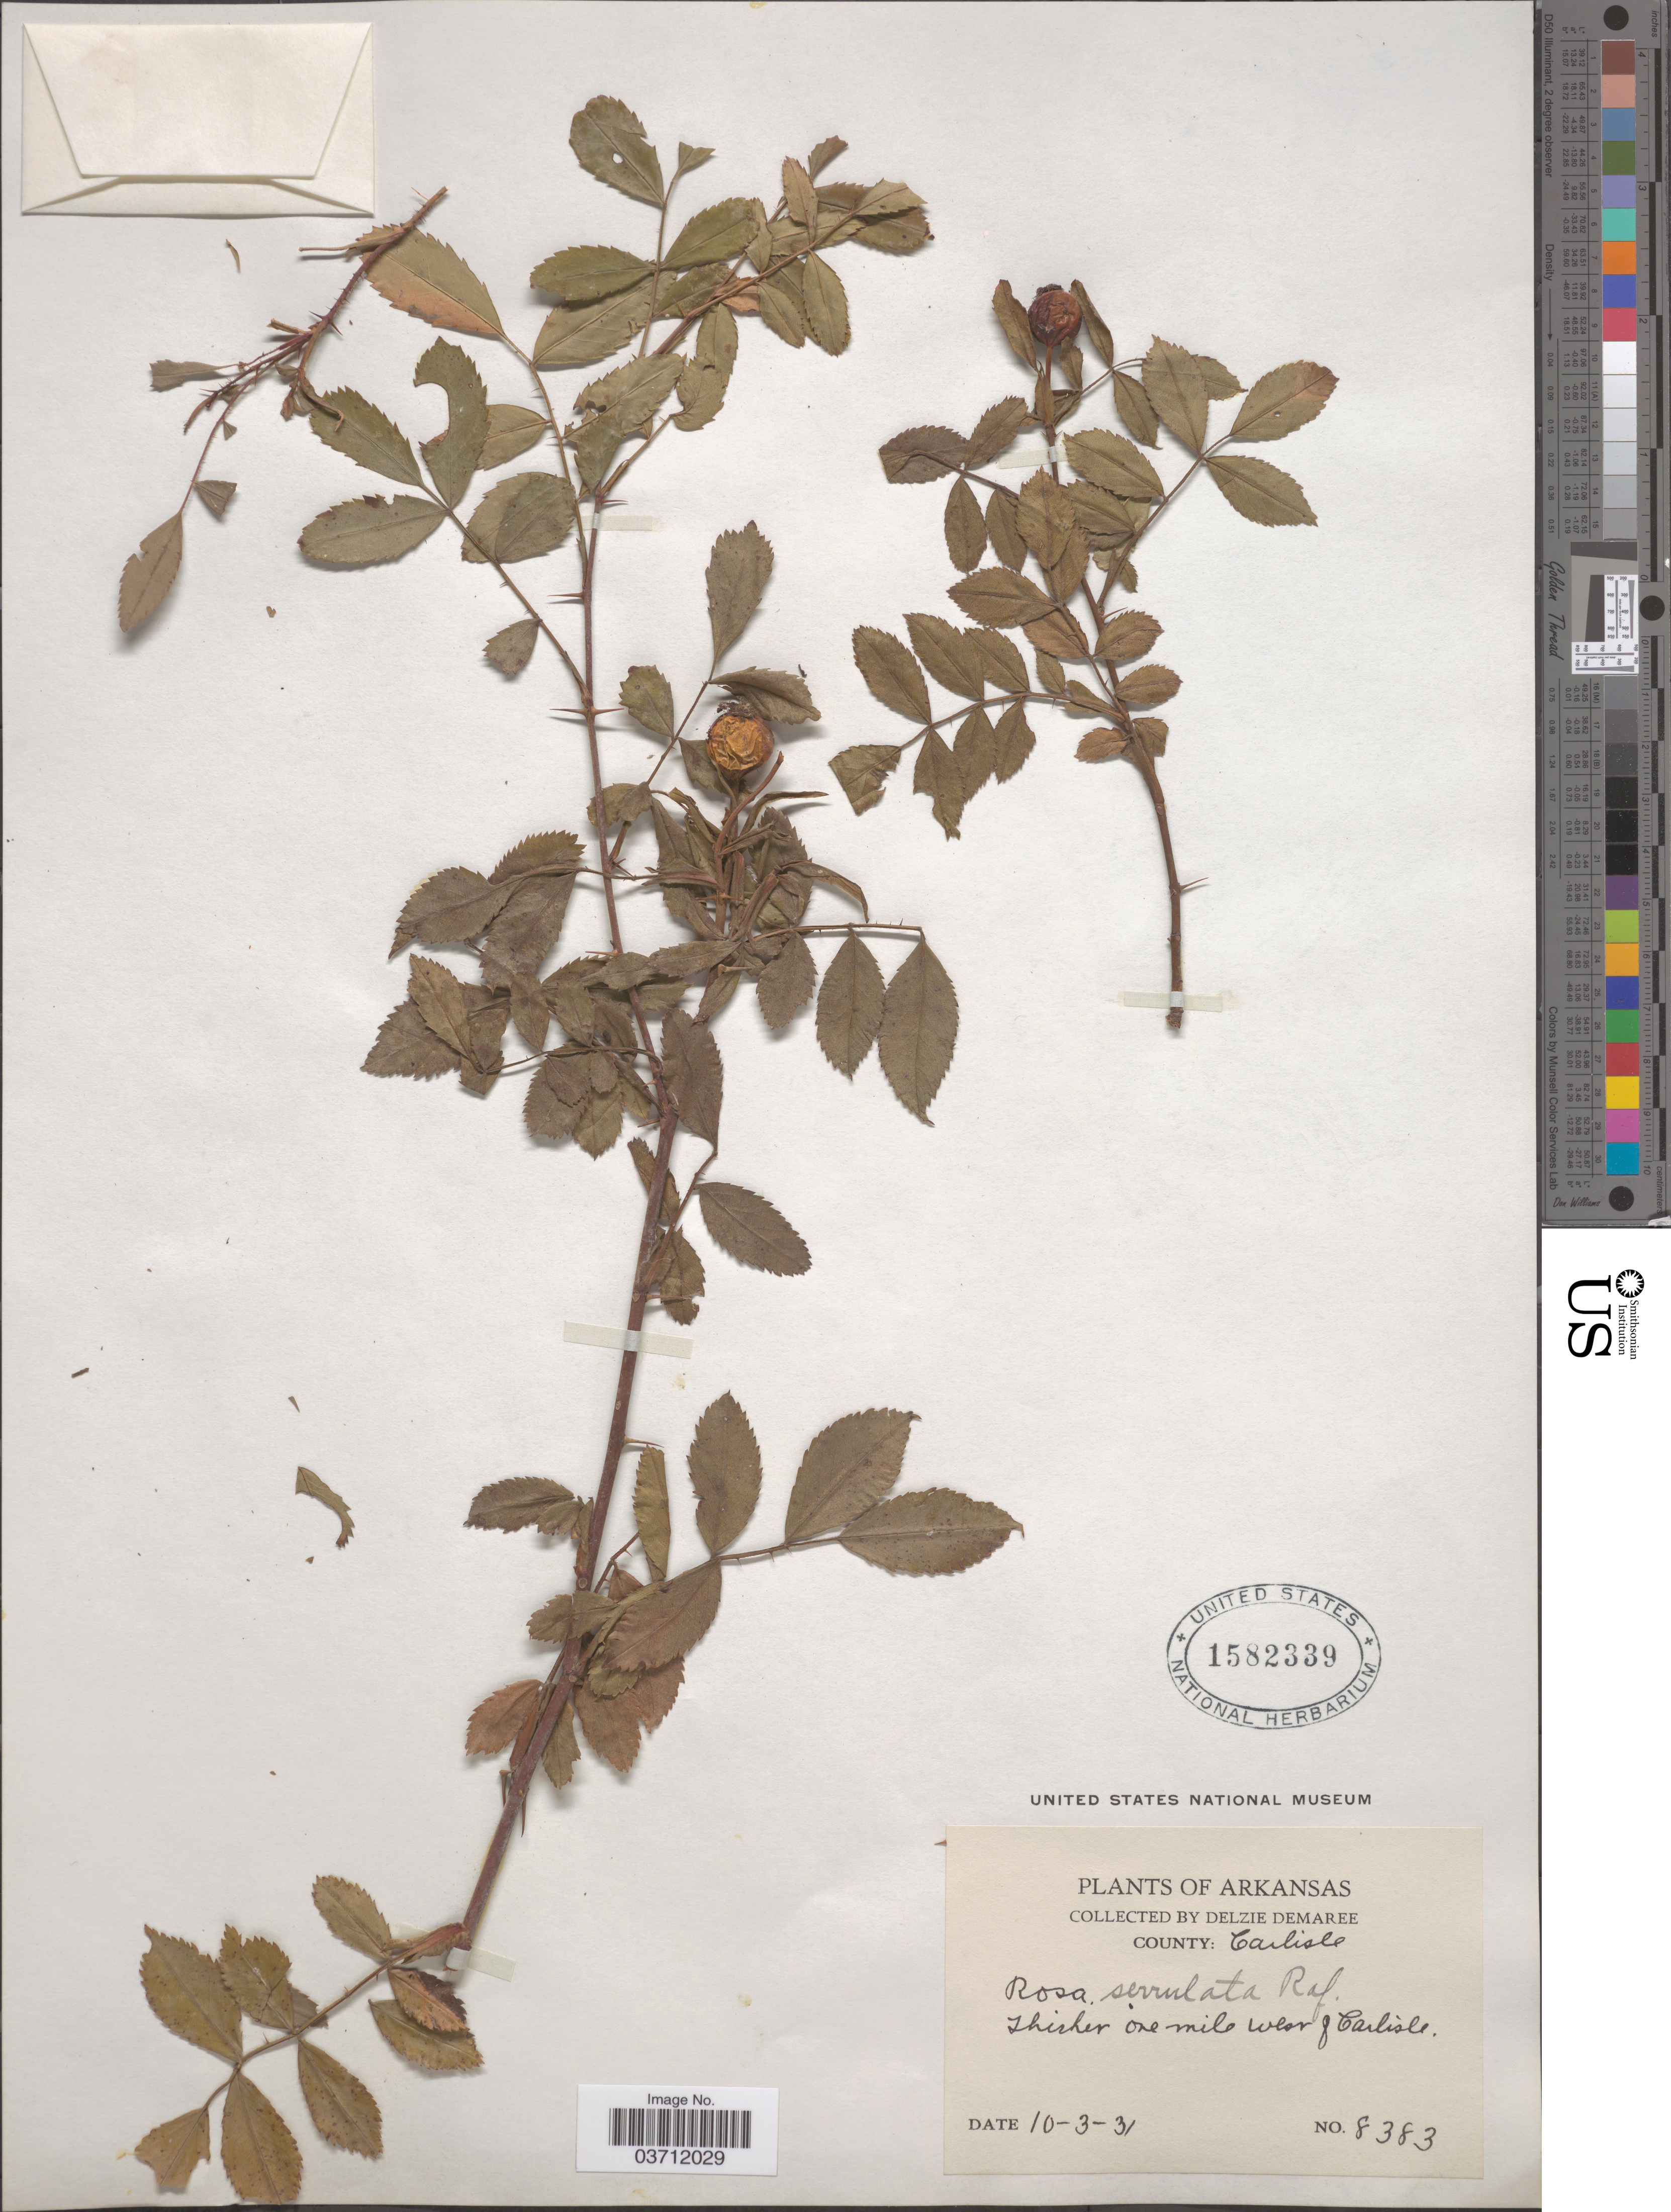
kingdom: Plantae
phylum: Tracheophyta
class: Magnoliopsida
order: Rosales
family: Rosaceae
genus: Rosa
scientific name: Rosa serrulata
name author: Raf.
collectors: D. Demaree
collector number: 8383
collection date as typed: Transcribed d/m/y: 3/10/31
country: United States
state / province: Arkansas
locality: County: Carlisle. Thicket one mile west of Carlisle.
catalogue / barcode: US 1582339